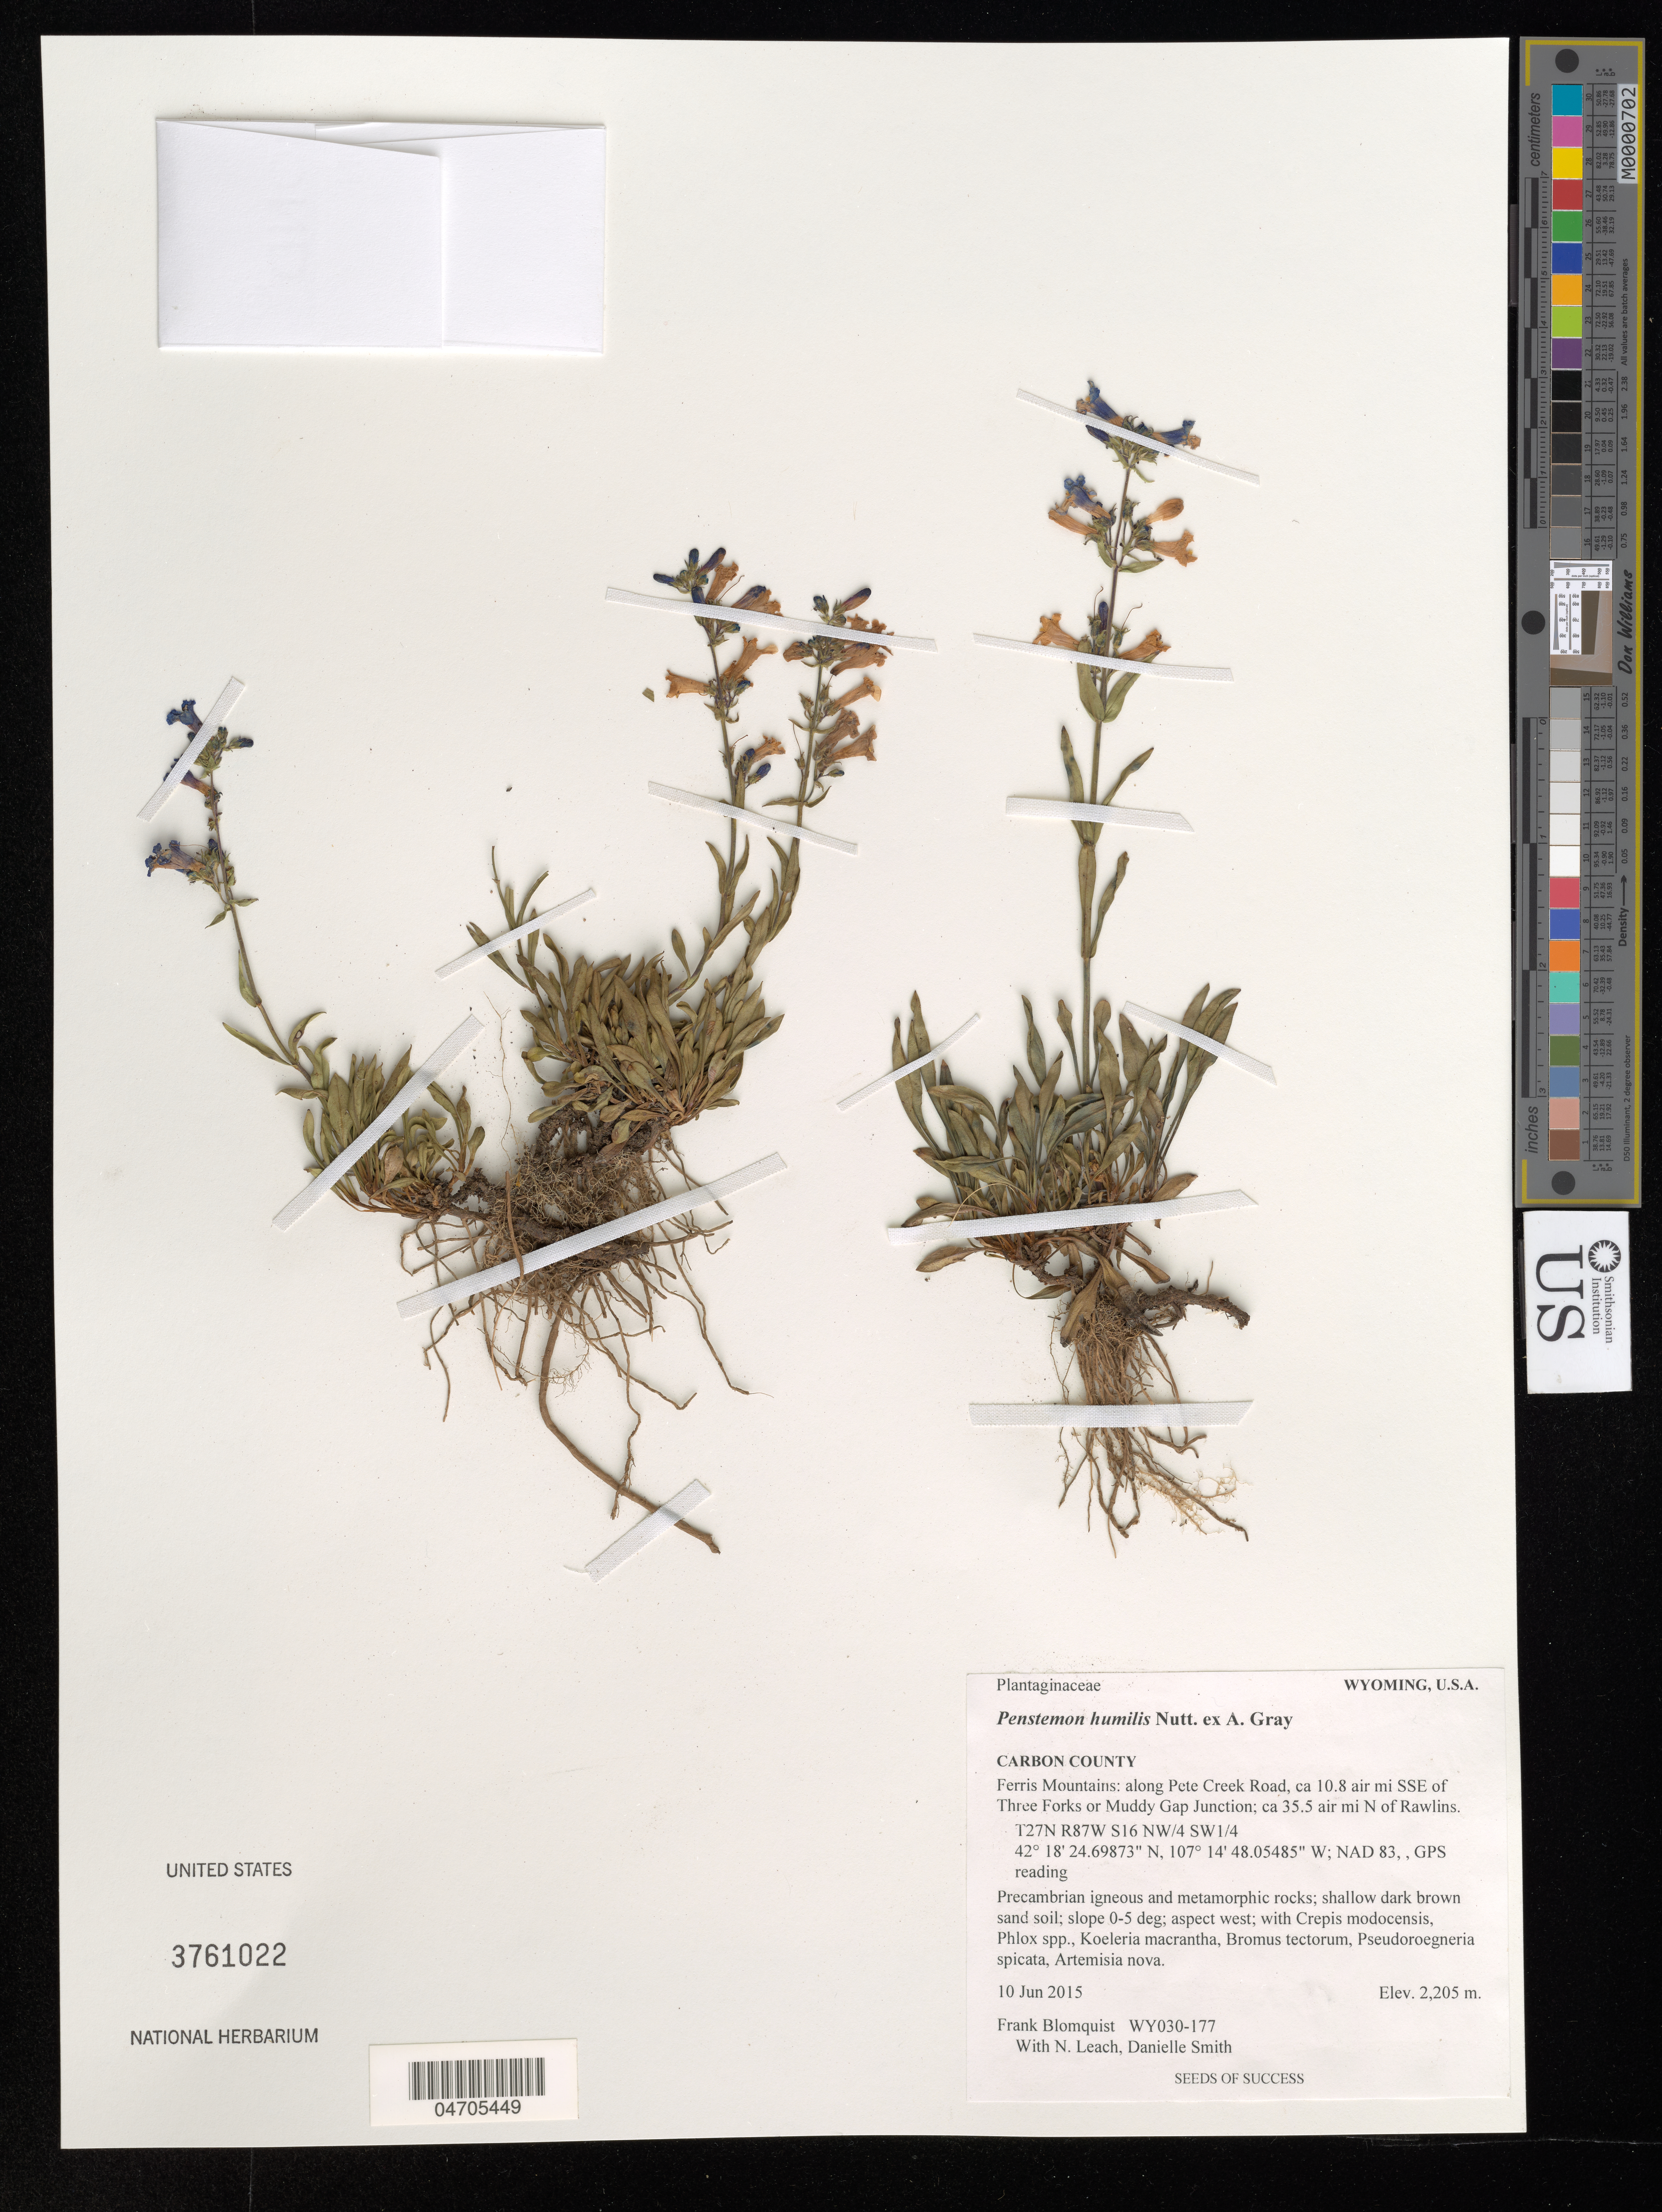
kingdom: Plantae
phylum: Tracheophyta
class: Magnoliopsida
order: Lamiales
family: Plantaginaceae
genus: Penstemon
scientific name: Penstemon humilis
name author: Nutt. ex A. Gray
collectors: F. Blomquist, N. Leach & D. Smith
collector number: WY030-177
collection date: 2015-06-10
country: United States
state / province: Wyoming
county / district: Carbon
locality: Carbon County. Ferris Mountains: along Pete Creek Road, ca 10.8 air mi SSE of Three Forks or Muddy Gap Junction; ca 35.5 air mi N of Rawlins. T27N R87W S16 NW/4 SW1/4.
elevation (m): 2205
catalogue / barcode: US 3761022